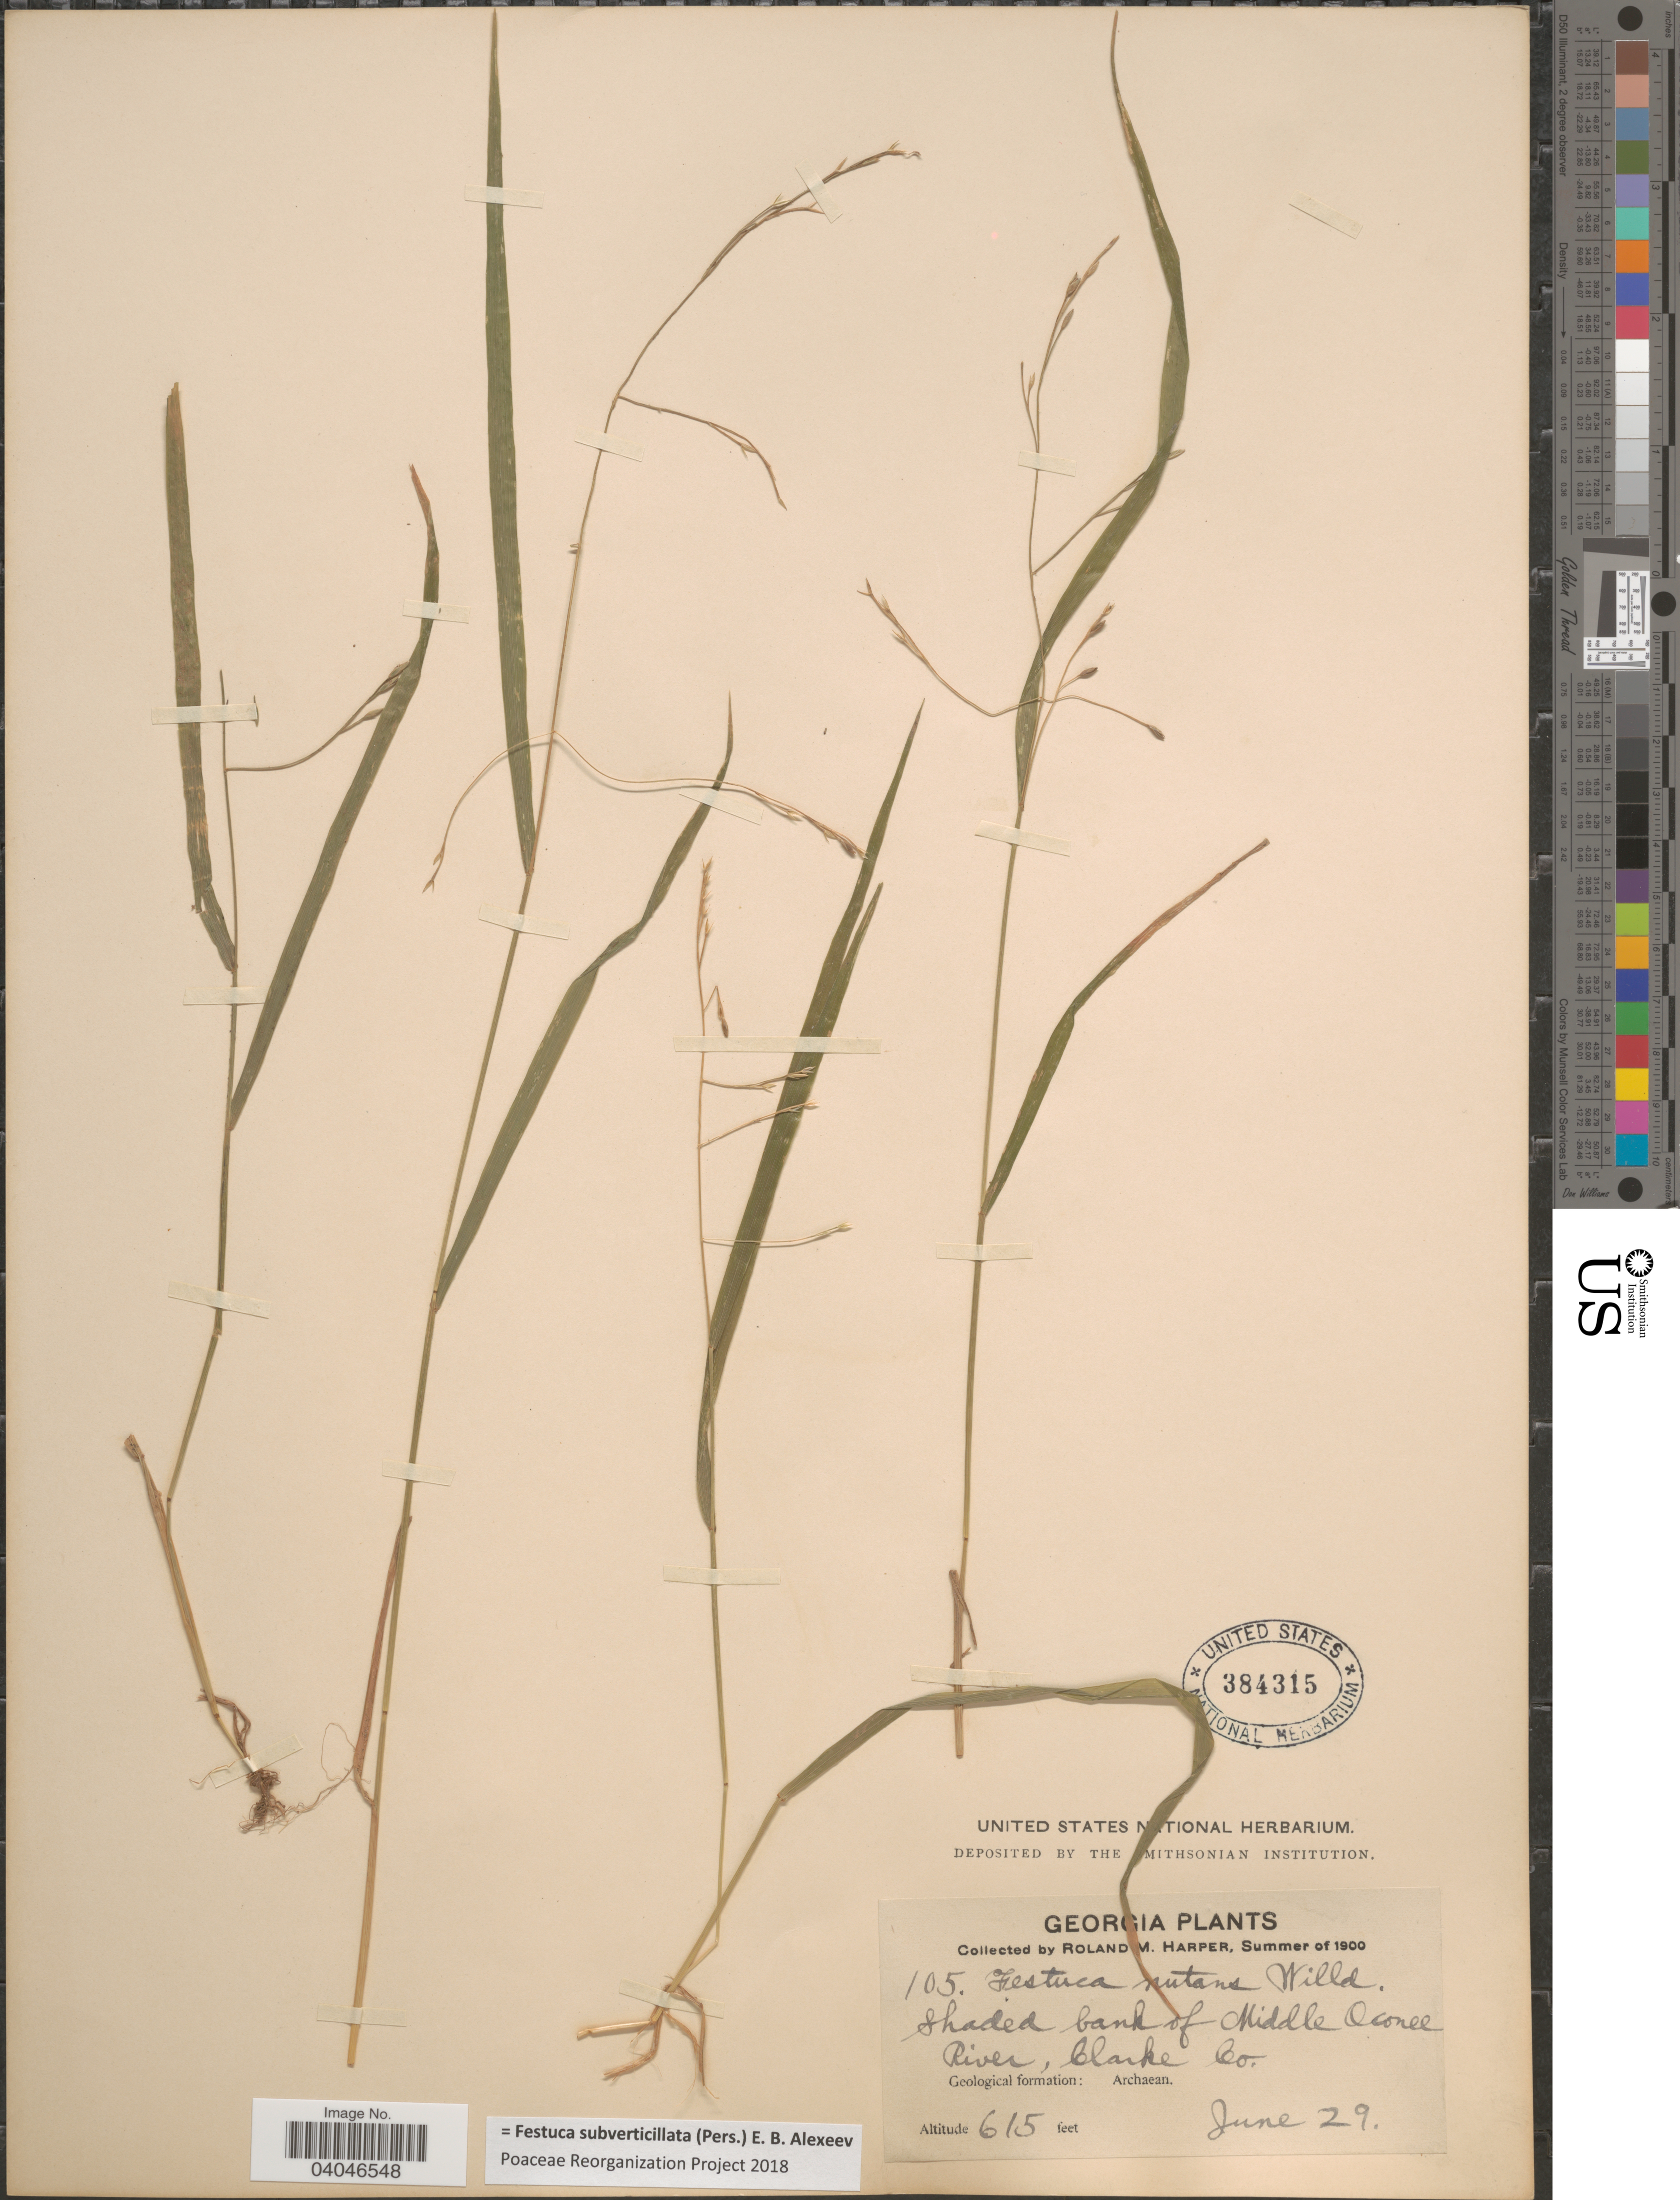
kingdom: Plantae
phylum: Tracheophyta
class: Liliopsida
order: Poales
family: Poaceae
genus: Festuca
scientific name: Festuca subverticillata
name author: (Pers.) E.B. Alexeev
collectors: R. M. Harper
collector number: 105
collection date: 1900-06-29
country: United States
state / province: Georgia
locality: Shaded bank of Middle Oconee River, Clarke Co. Geological formation: Archaean.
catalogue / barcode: US 384315